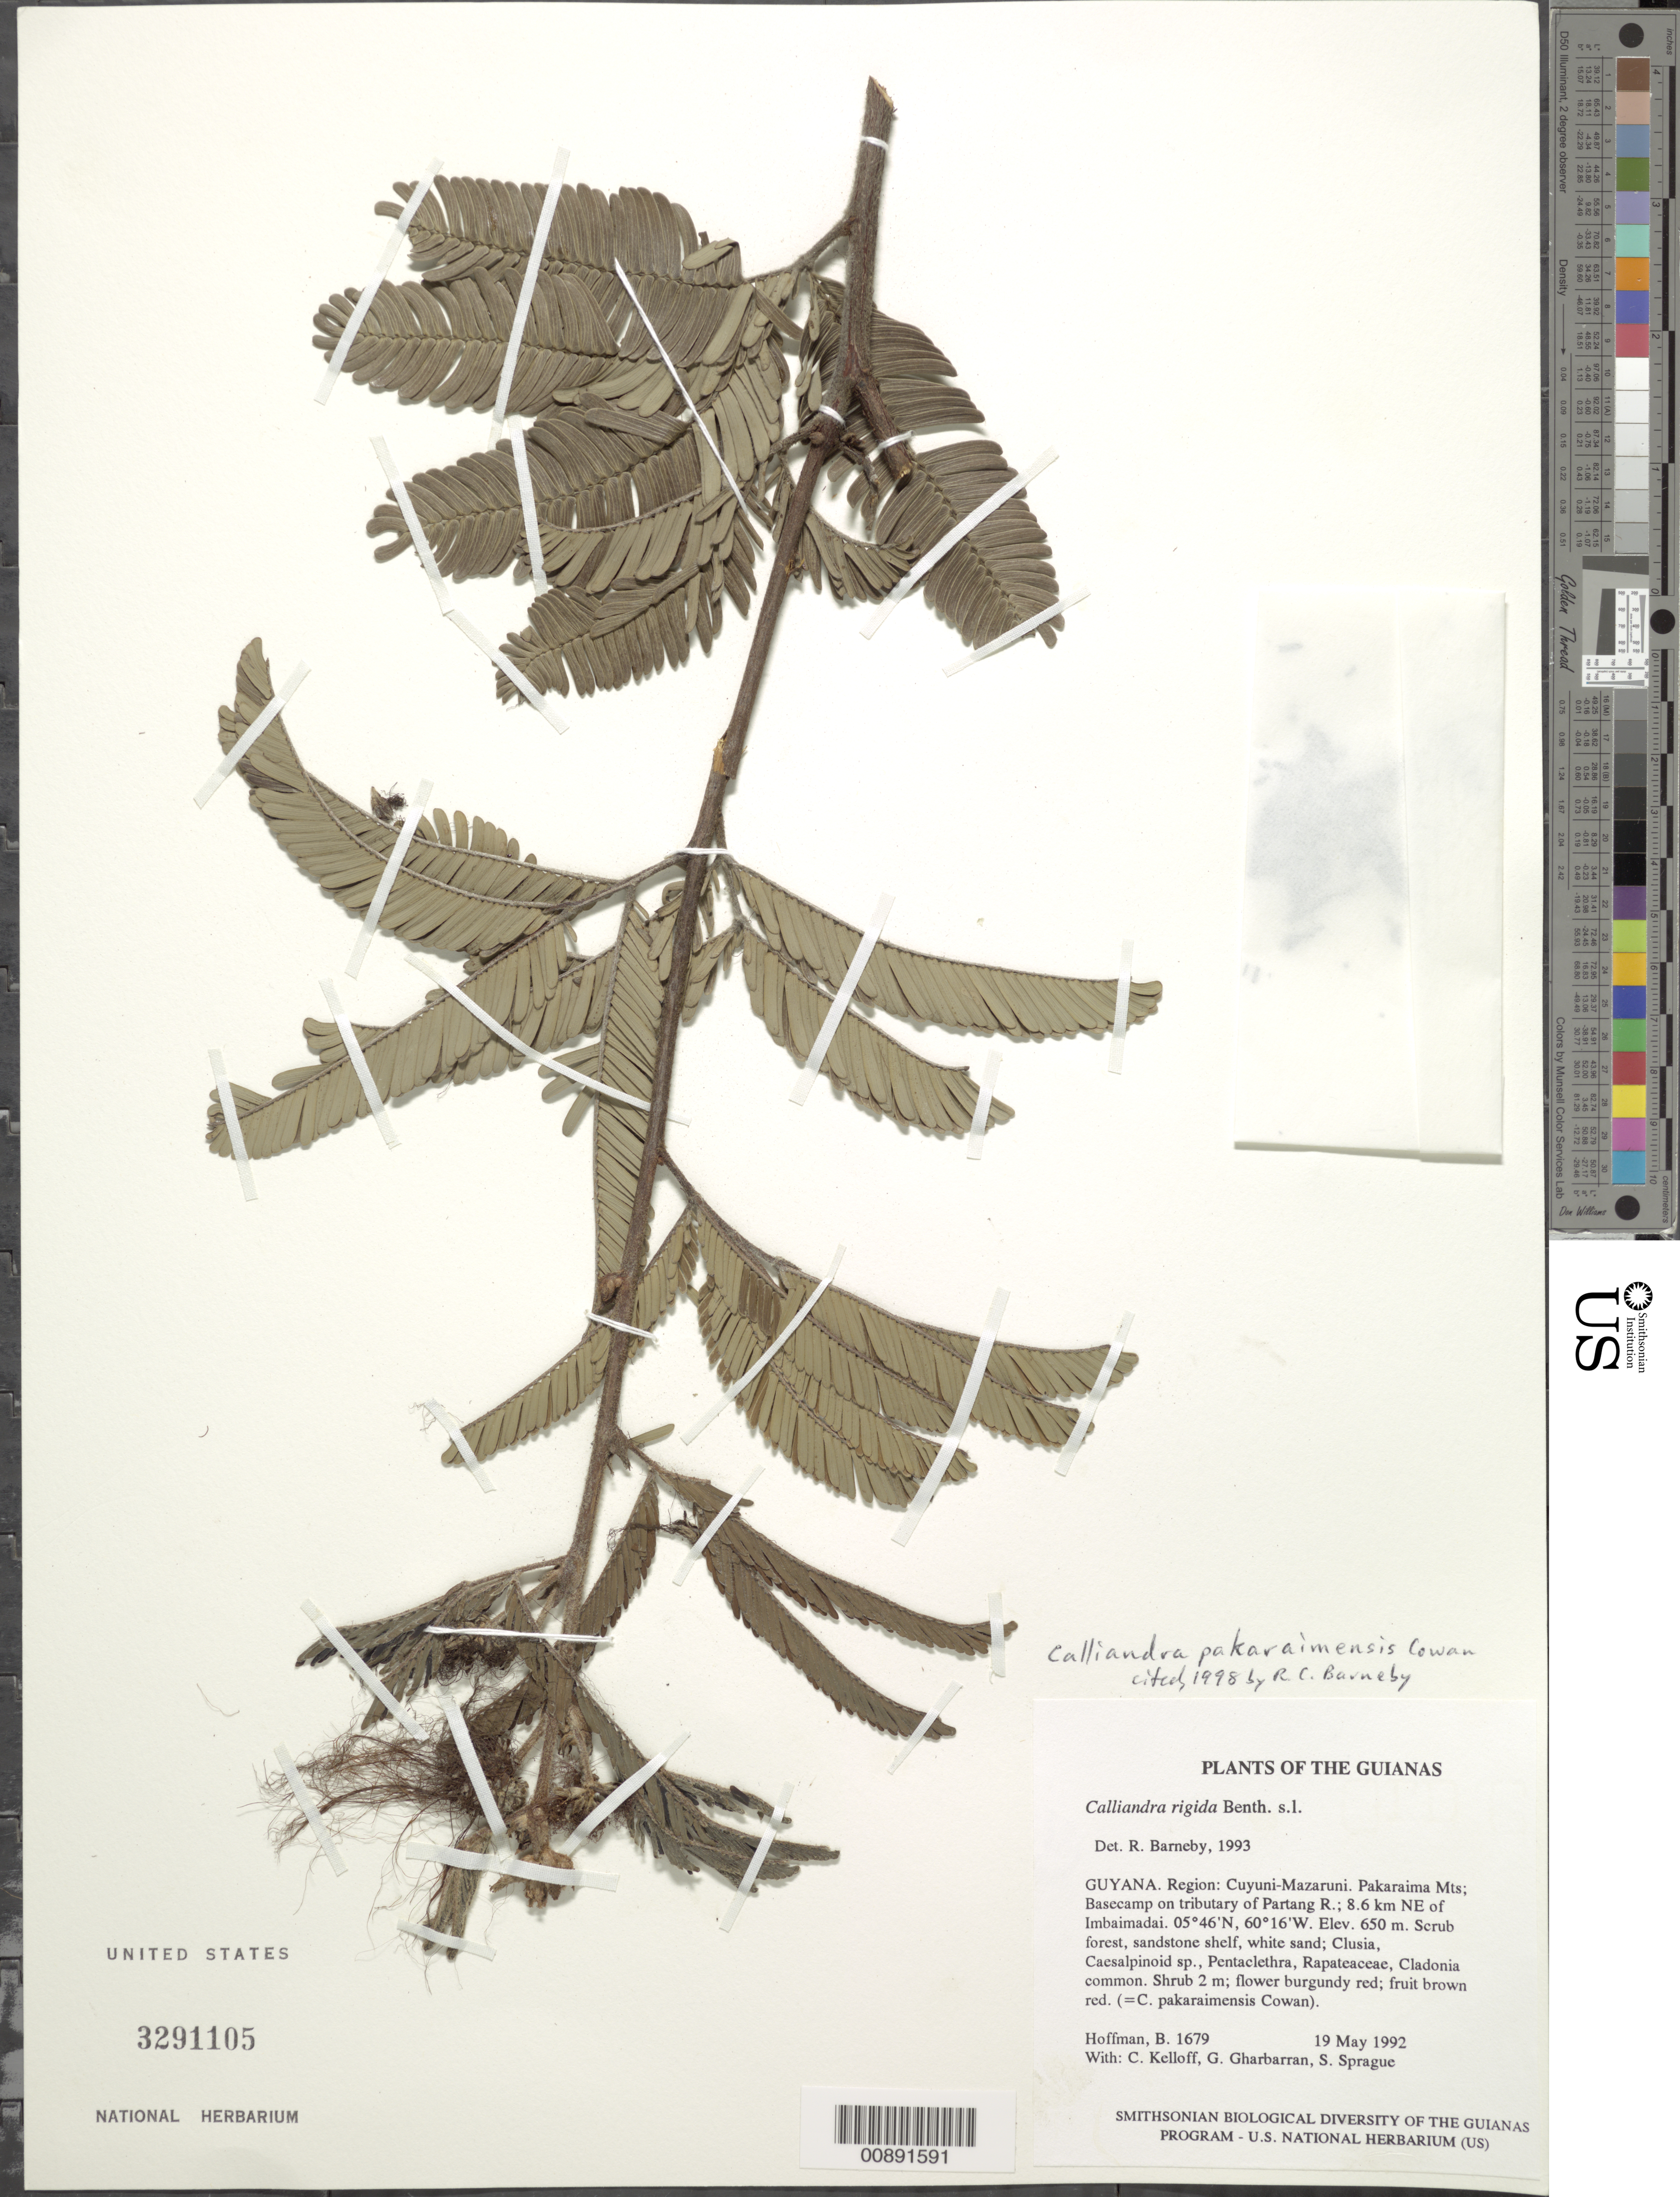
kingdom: Plantae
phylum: Tracheophyta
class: Magnoliopsida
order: Fabales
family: Fabaceae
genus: Calliandra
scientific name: Calliandra pakaraimensis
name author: R.S. Cowan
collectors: B. Hoffman, C. L. Kelloff, G. Gharbarran & S. Sprague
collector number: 1679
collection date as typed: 19 May 1992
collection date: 1992-05-19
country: Guyana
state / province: Cuyuni-Mazaruni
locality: Pakaraima Mts; basecamp on tributary of Partang River; 8.6 km NE of Imbaimadai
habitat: Scrub forest, sandstone shelf, white sand; Clusia, Caesalpinoid sp., Pentaclethra, Rapateaceae, Cladonia common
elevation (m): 650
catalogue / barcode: US 3291105